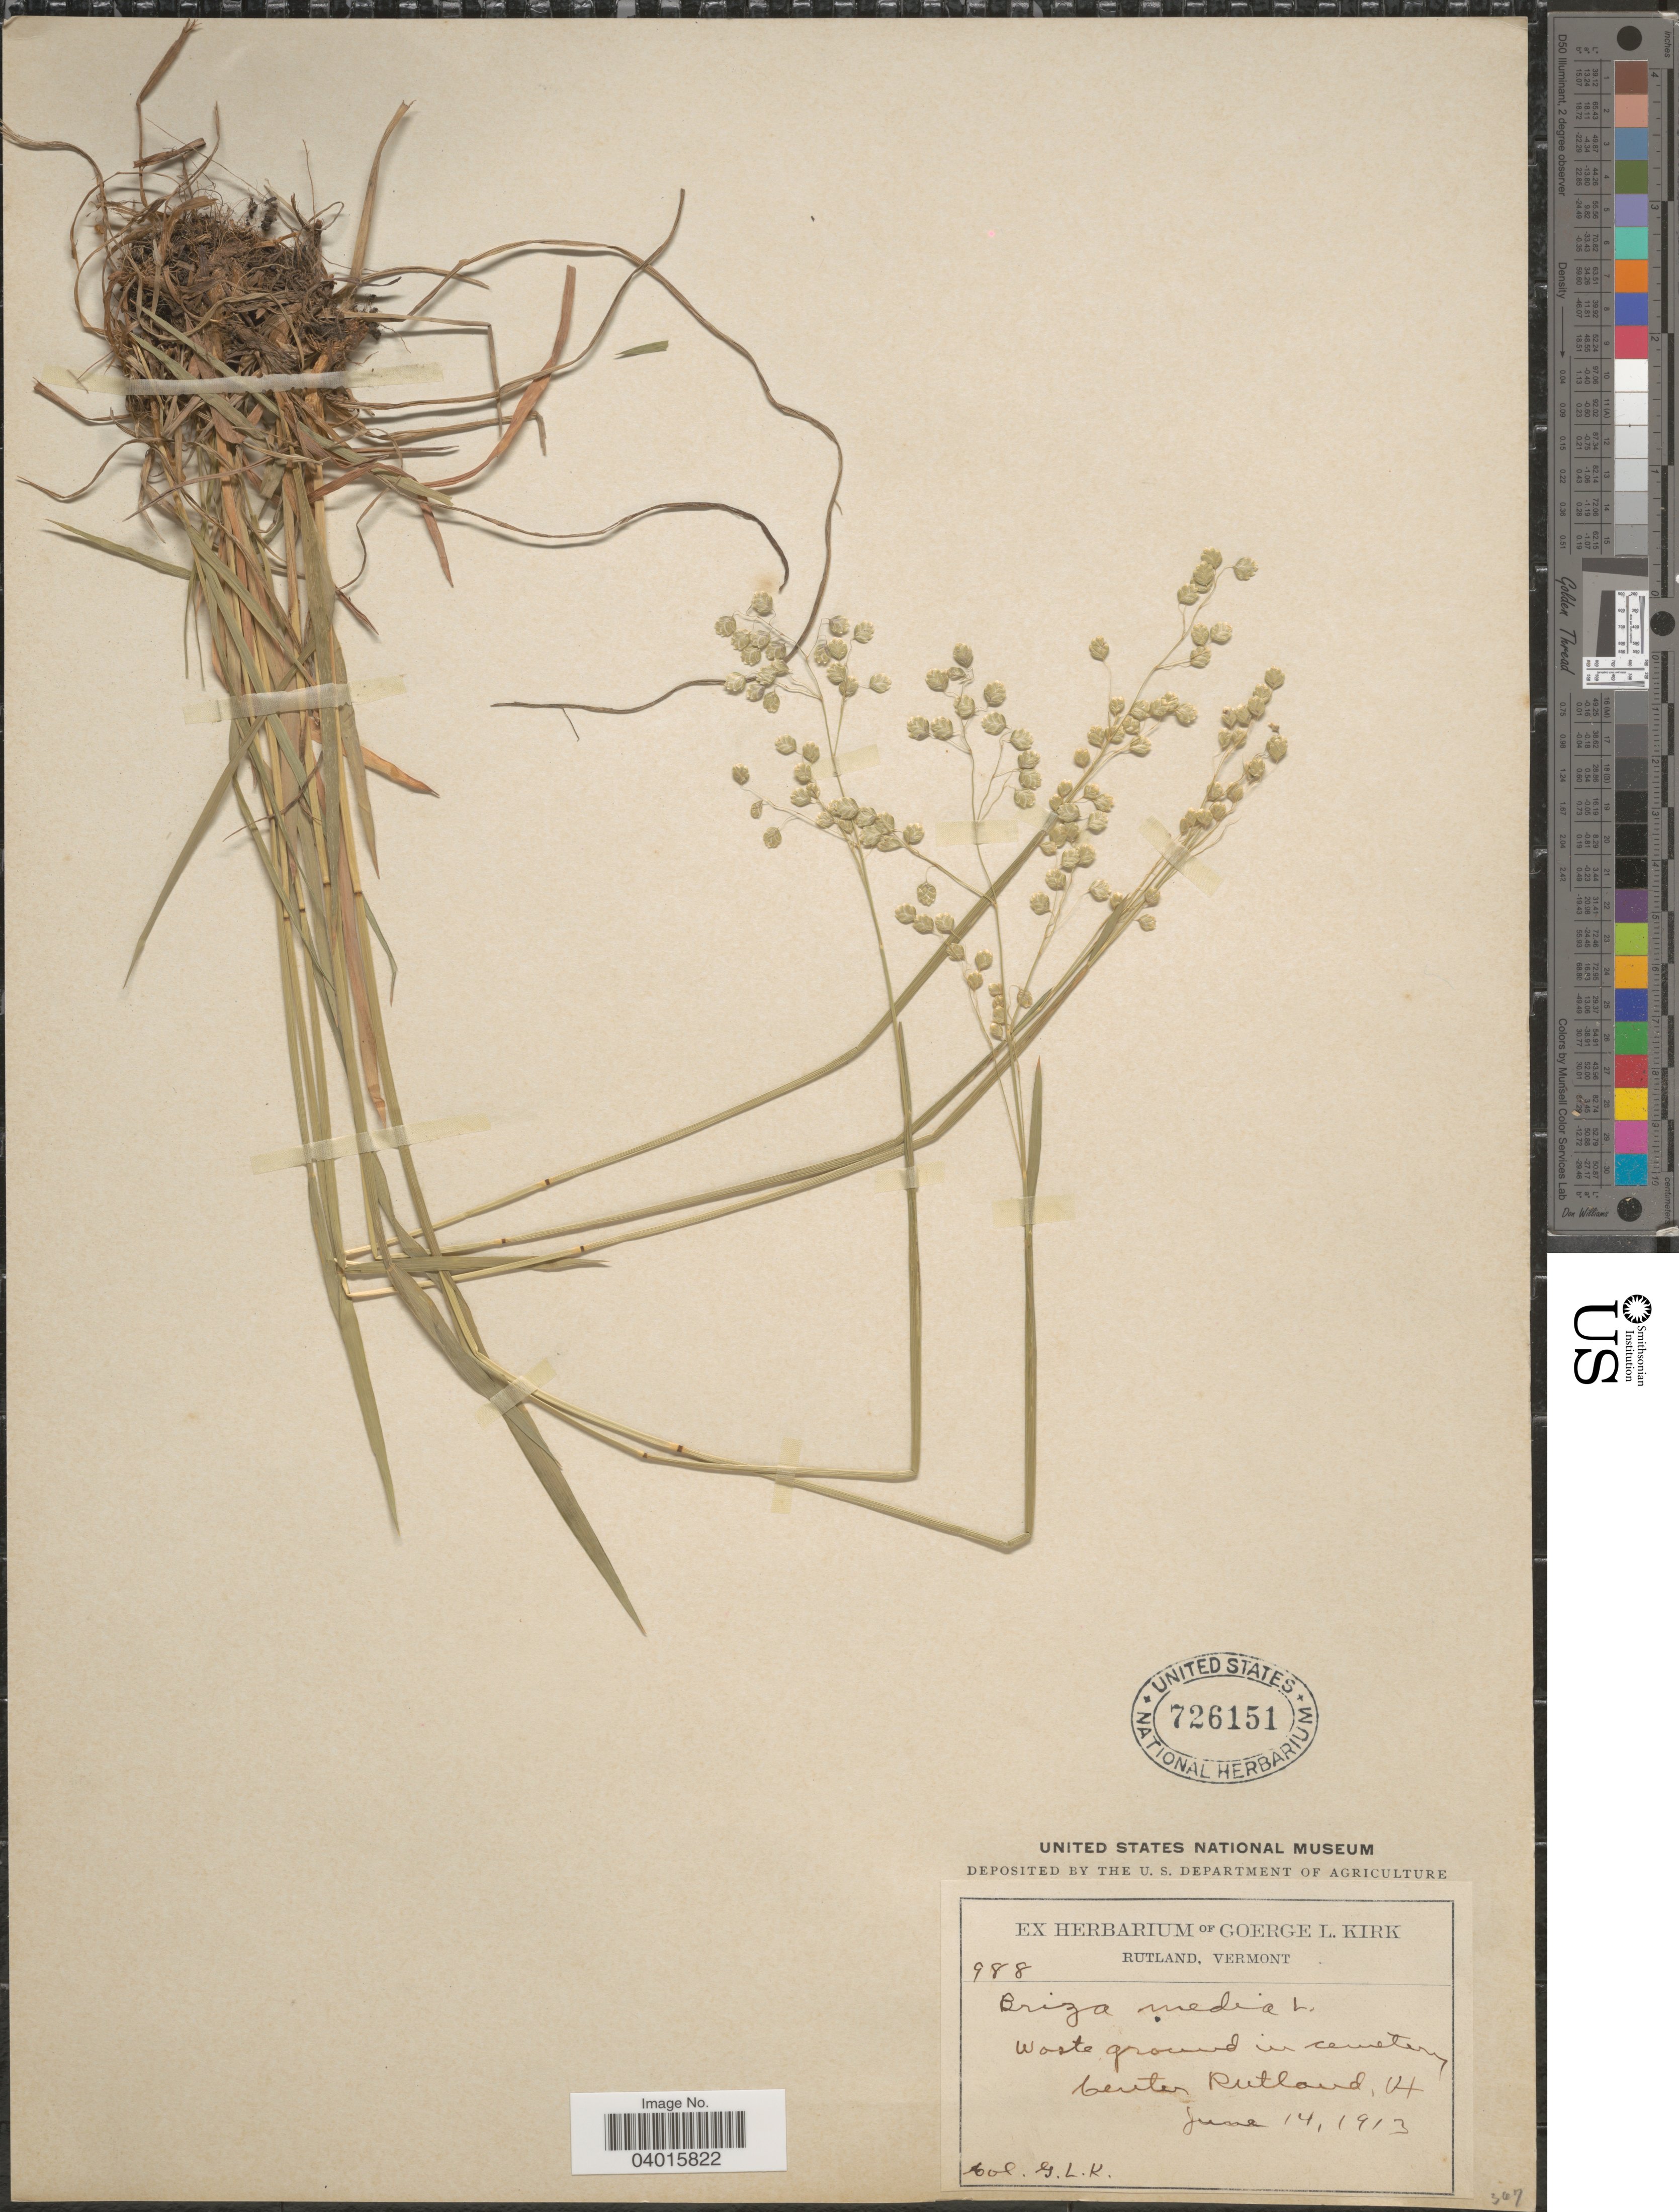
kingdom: Plantae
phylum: Tracheophyta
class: Liliopsida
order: Poales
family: Poaceae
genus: Briza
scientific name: Briza media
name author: L.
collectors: G. Kirk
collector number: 988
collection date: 1913-06-14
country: United States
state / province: Vermont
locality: Center Rutland.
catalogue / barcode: US 726151